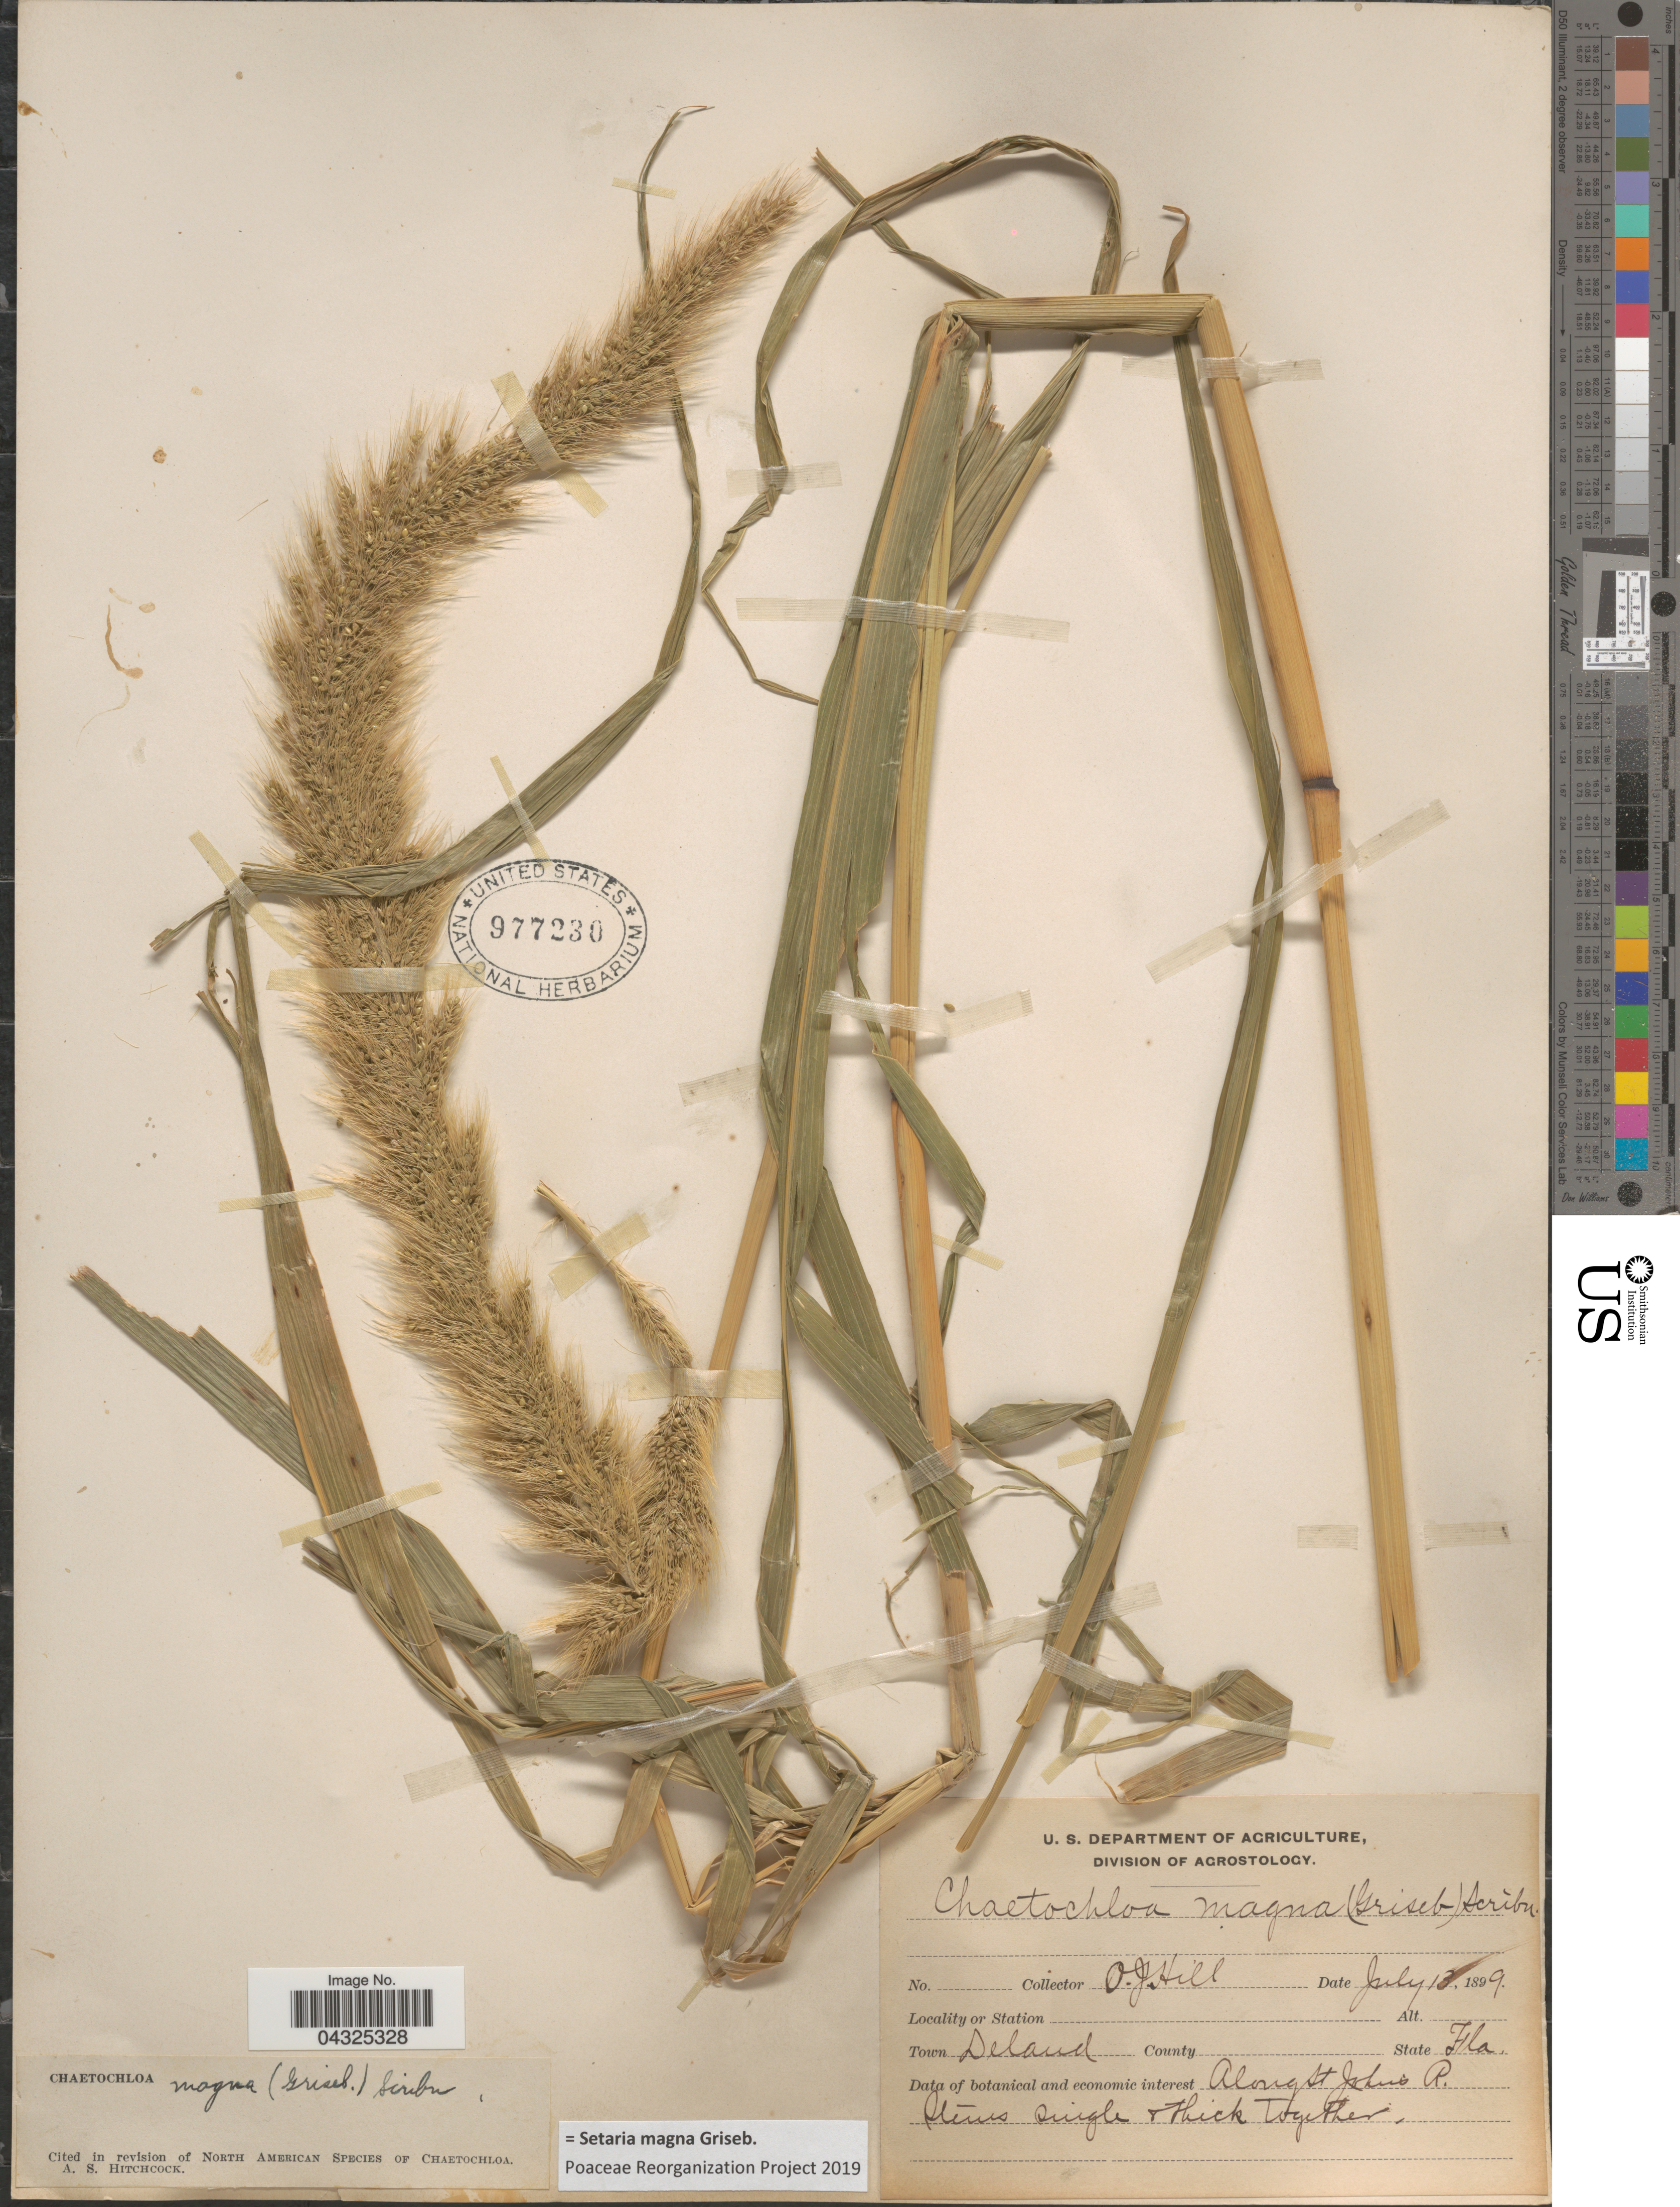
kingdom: Plantae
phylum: Tracheophyta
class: Liliopsida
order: Poales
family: Poaceae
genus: Setaria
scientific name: Setaria magna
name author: Griseb.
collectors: O. Hill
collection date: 1899-07-13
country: United States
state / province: Florida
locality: Town Deland. Along St. John's R.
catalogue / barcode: US 977230